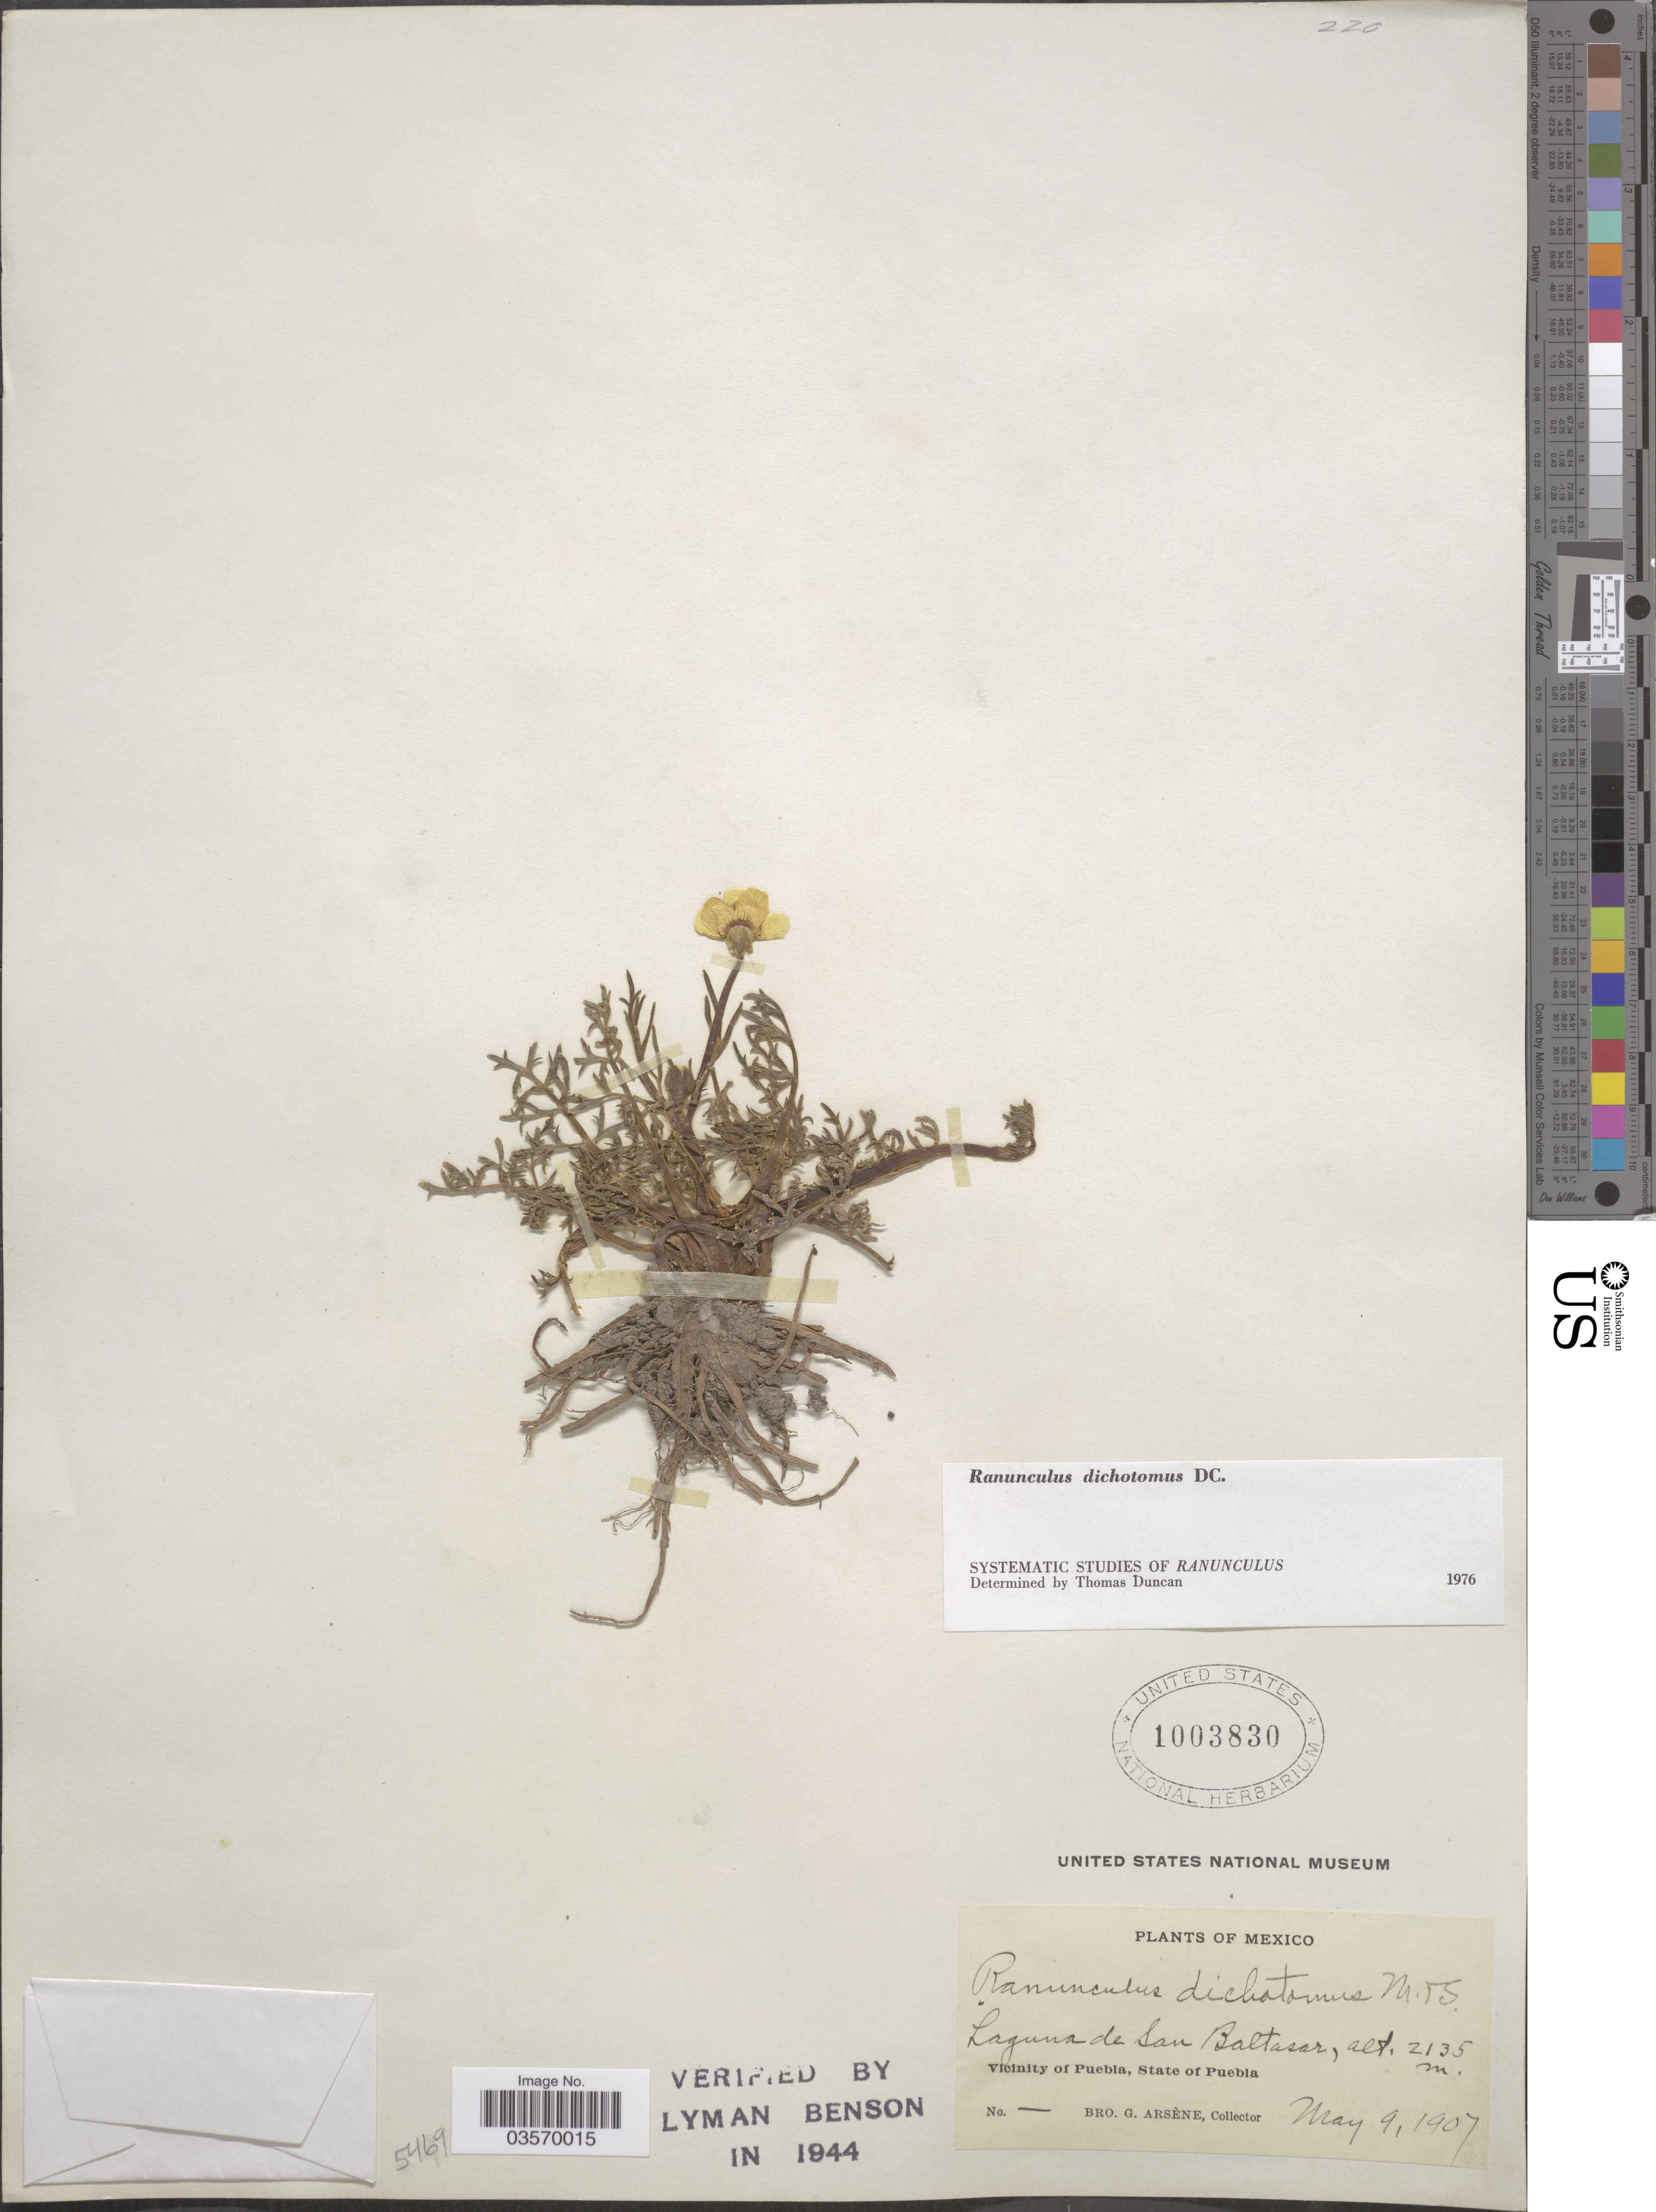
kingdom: Plantae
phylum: Tracheophyta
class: Magnoliopsida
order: Ranunculales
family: Ranunculaceae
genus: Ranunculus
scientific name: Ranunculus dichotomus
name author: Moc. & Sessé ex DC.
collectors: Bro. G. Arsène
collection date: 1907-05-09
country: Mexico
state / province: Puebla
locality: Laguna de San Baltazar. Vicinity of Puebla.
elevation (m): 2135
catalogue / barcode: US 1003830